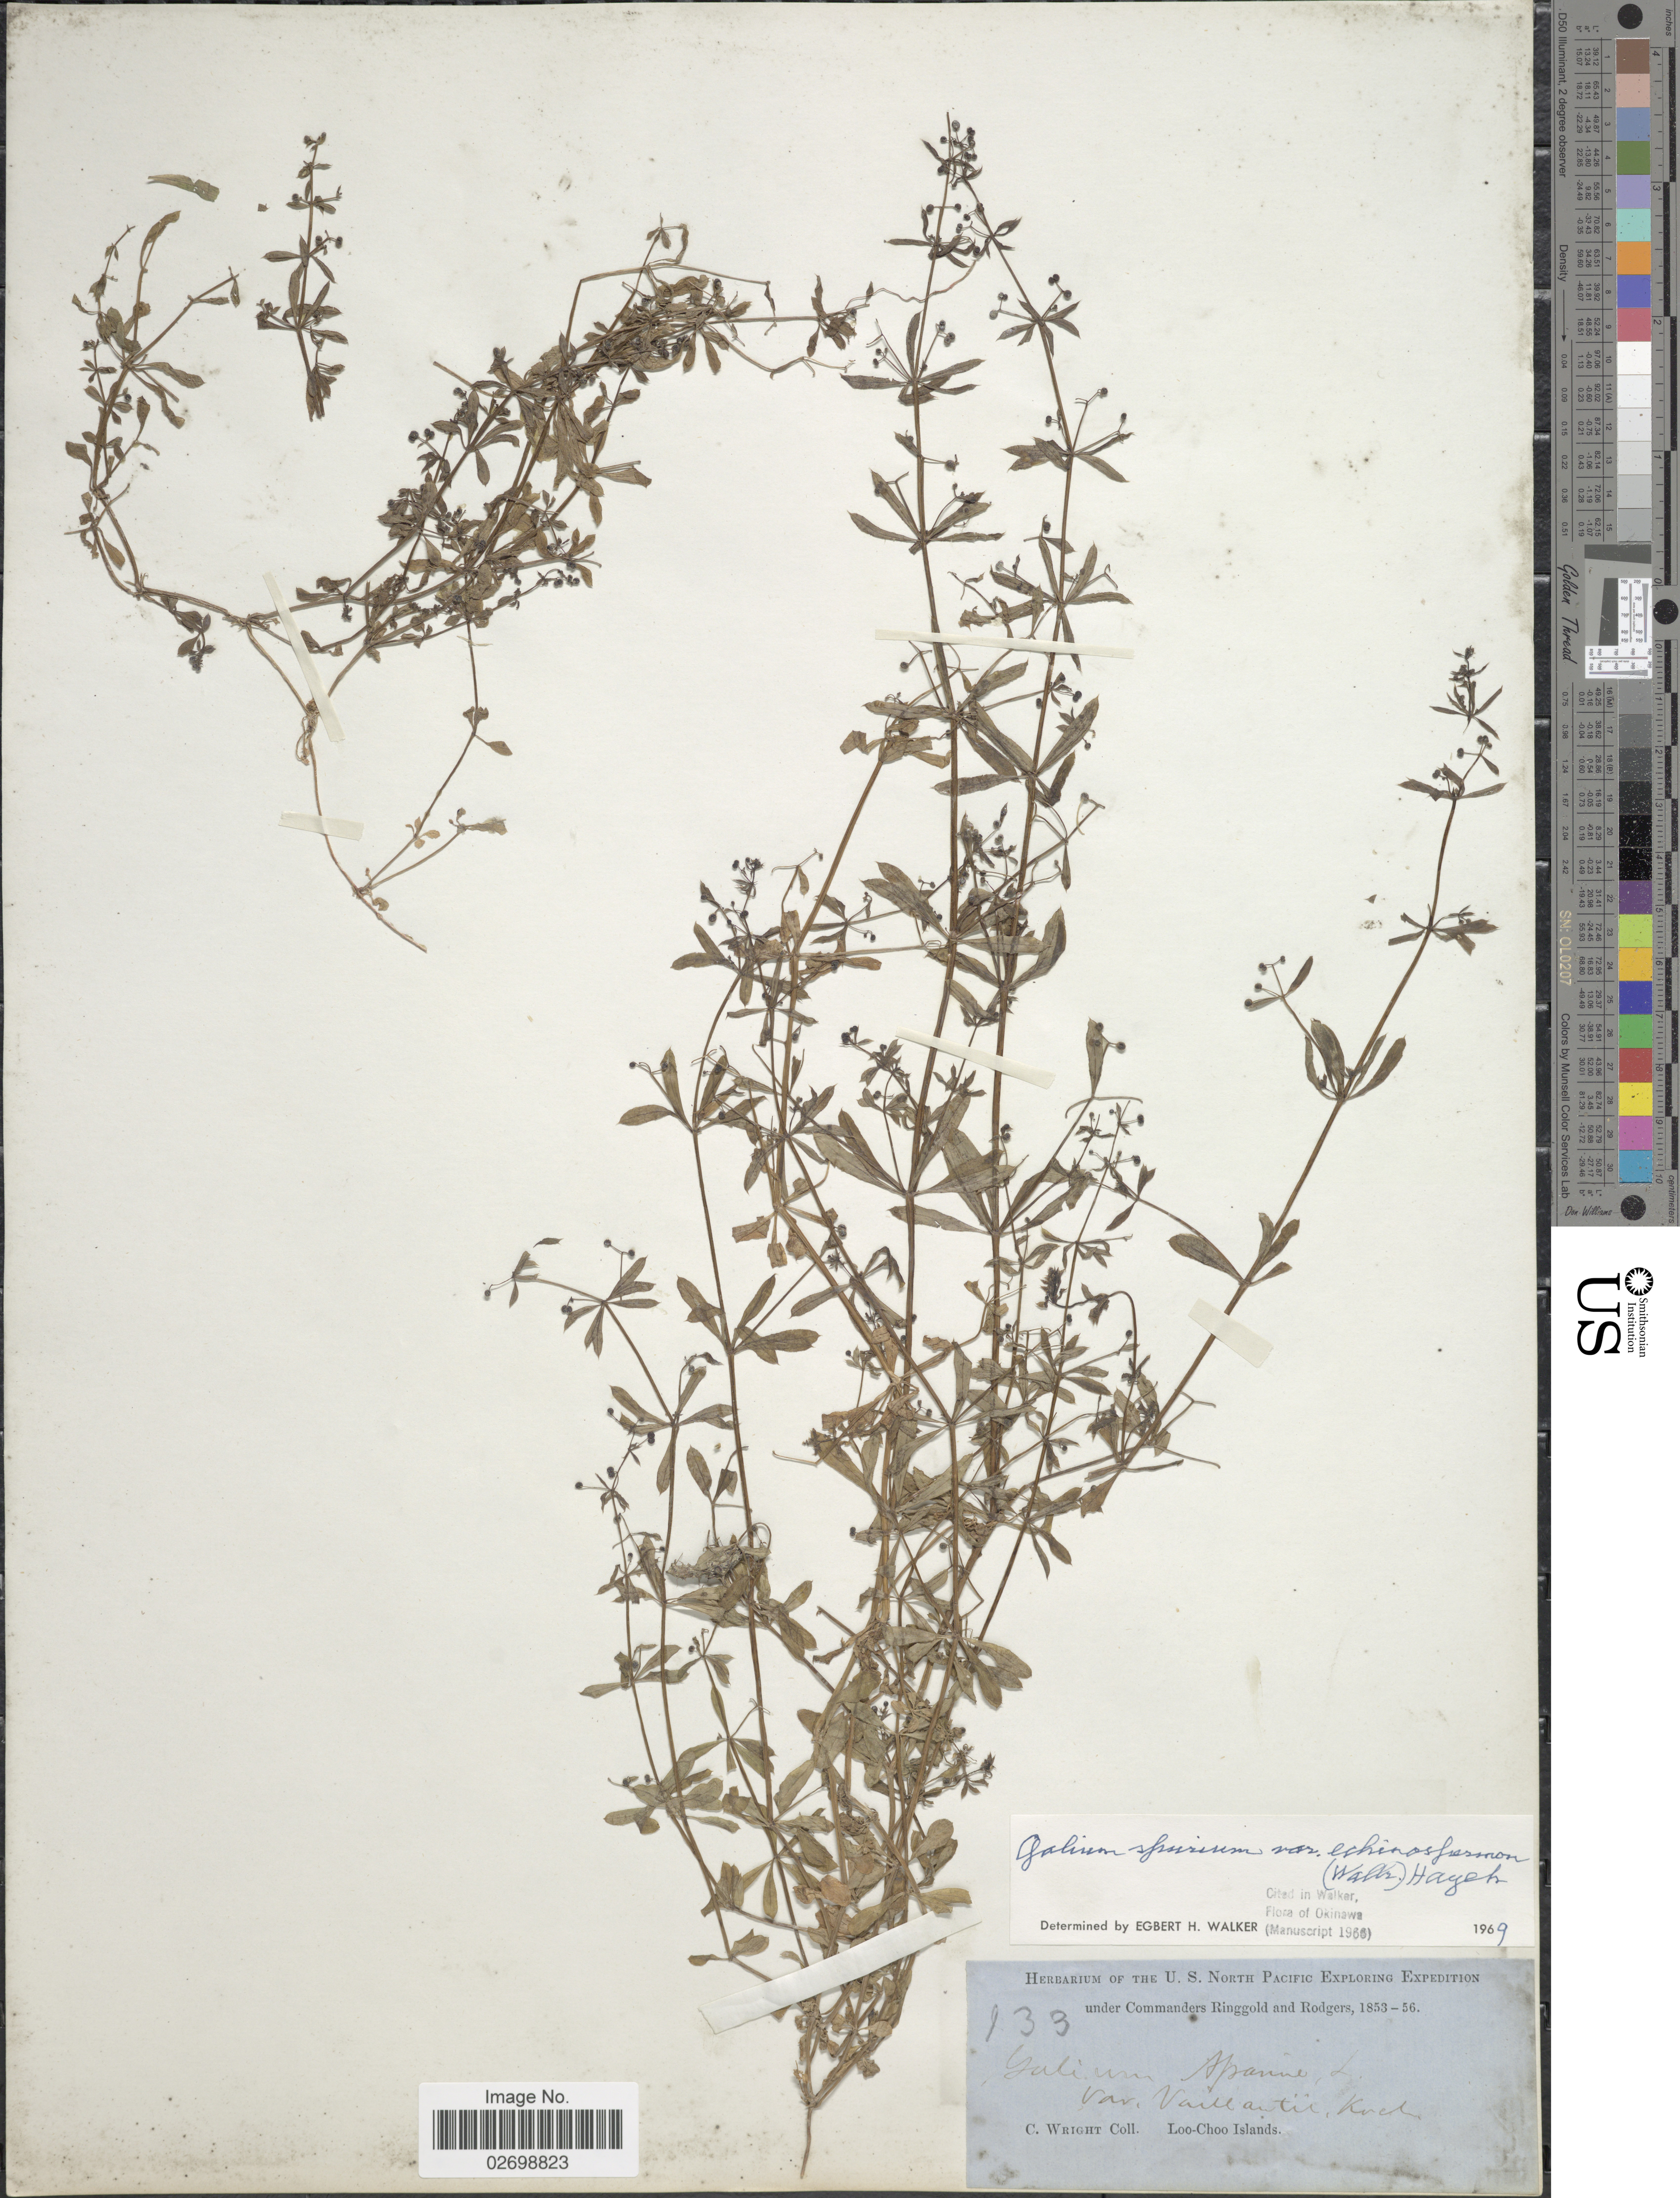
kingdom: Plantae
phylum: Tracheophyta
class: Magnoliopsida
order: Gentianales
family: Rubiaceae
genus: Galium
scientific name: Galium spurium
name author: L.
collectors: C. Wright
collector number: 133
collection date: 1853/1856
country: Japan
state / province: Okinawa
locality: Loo-Choo Islands